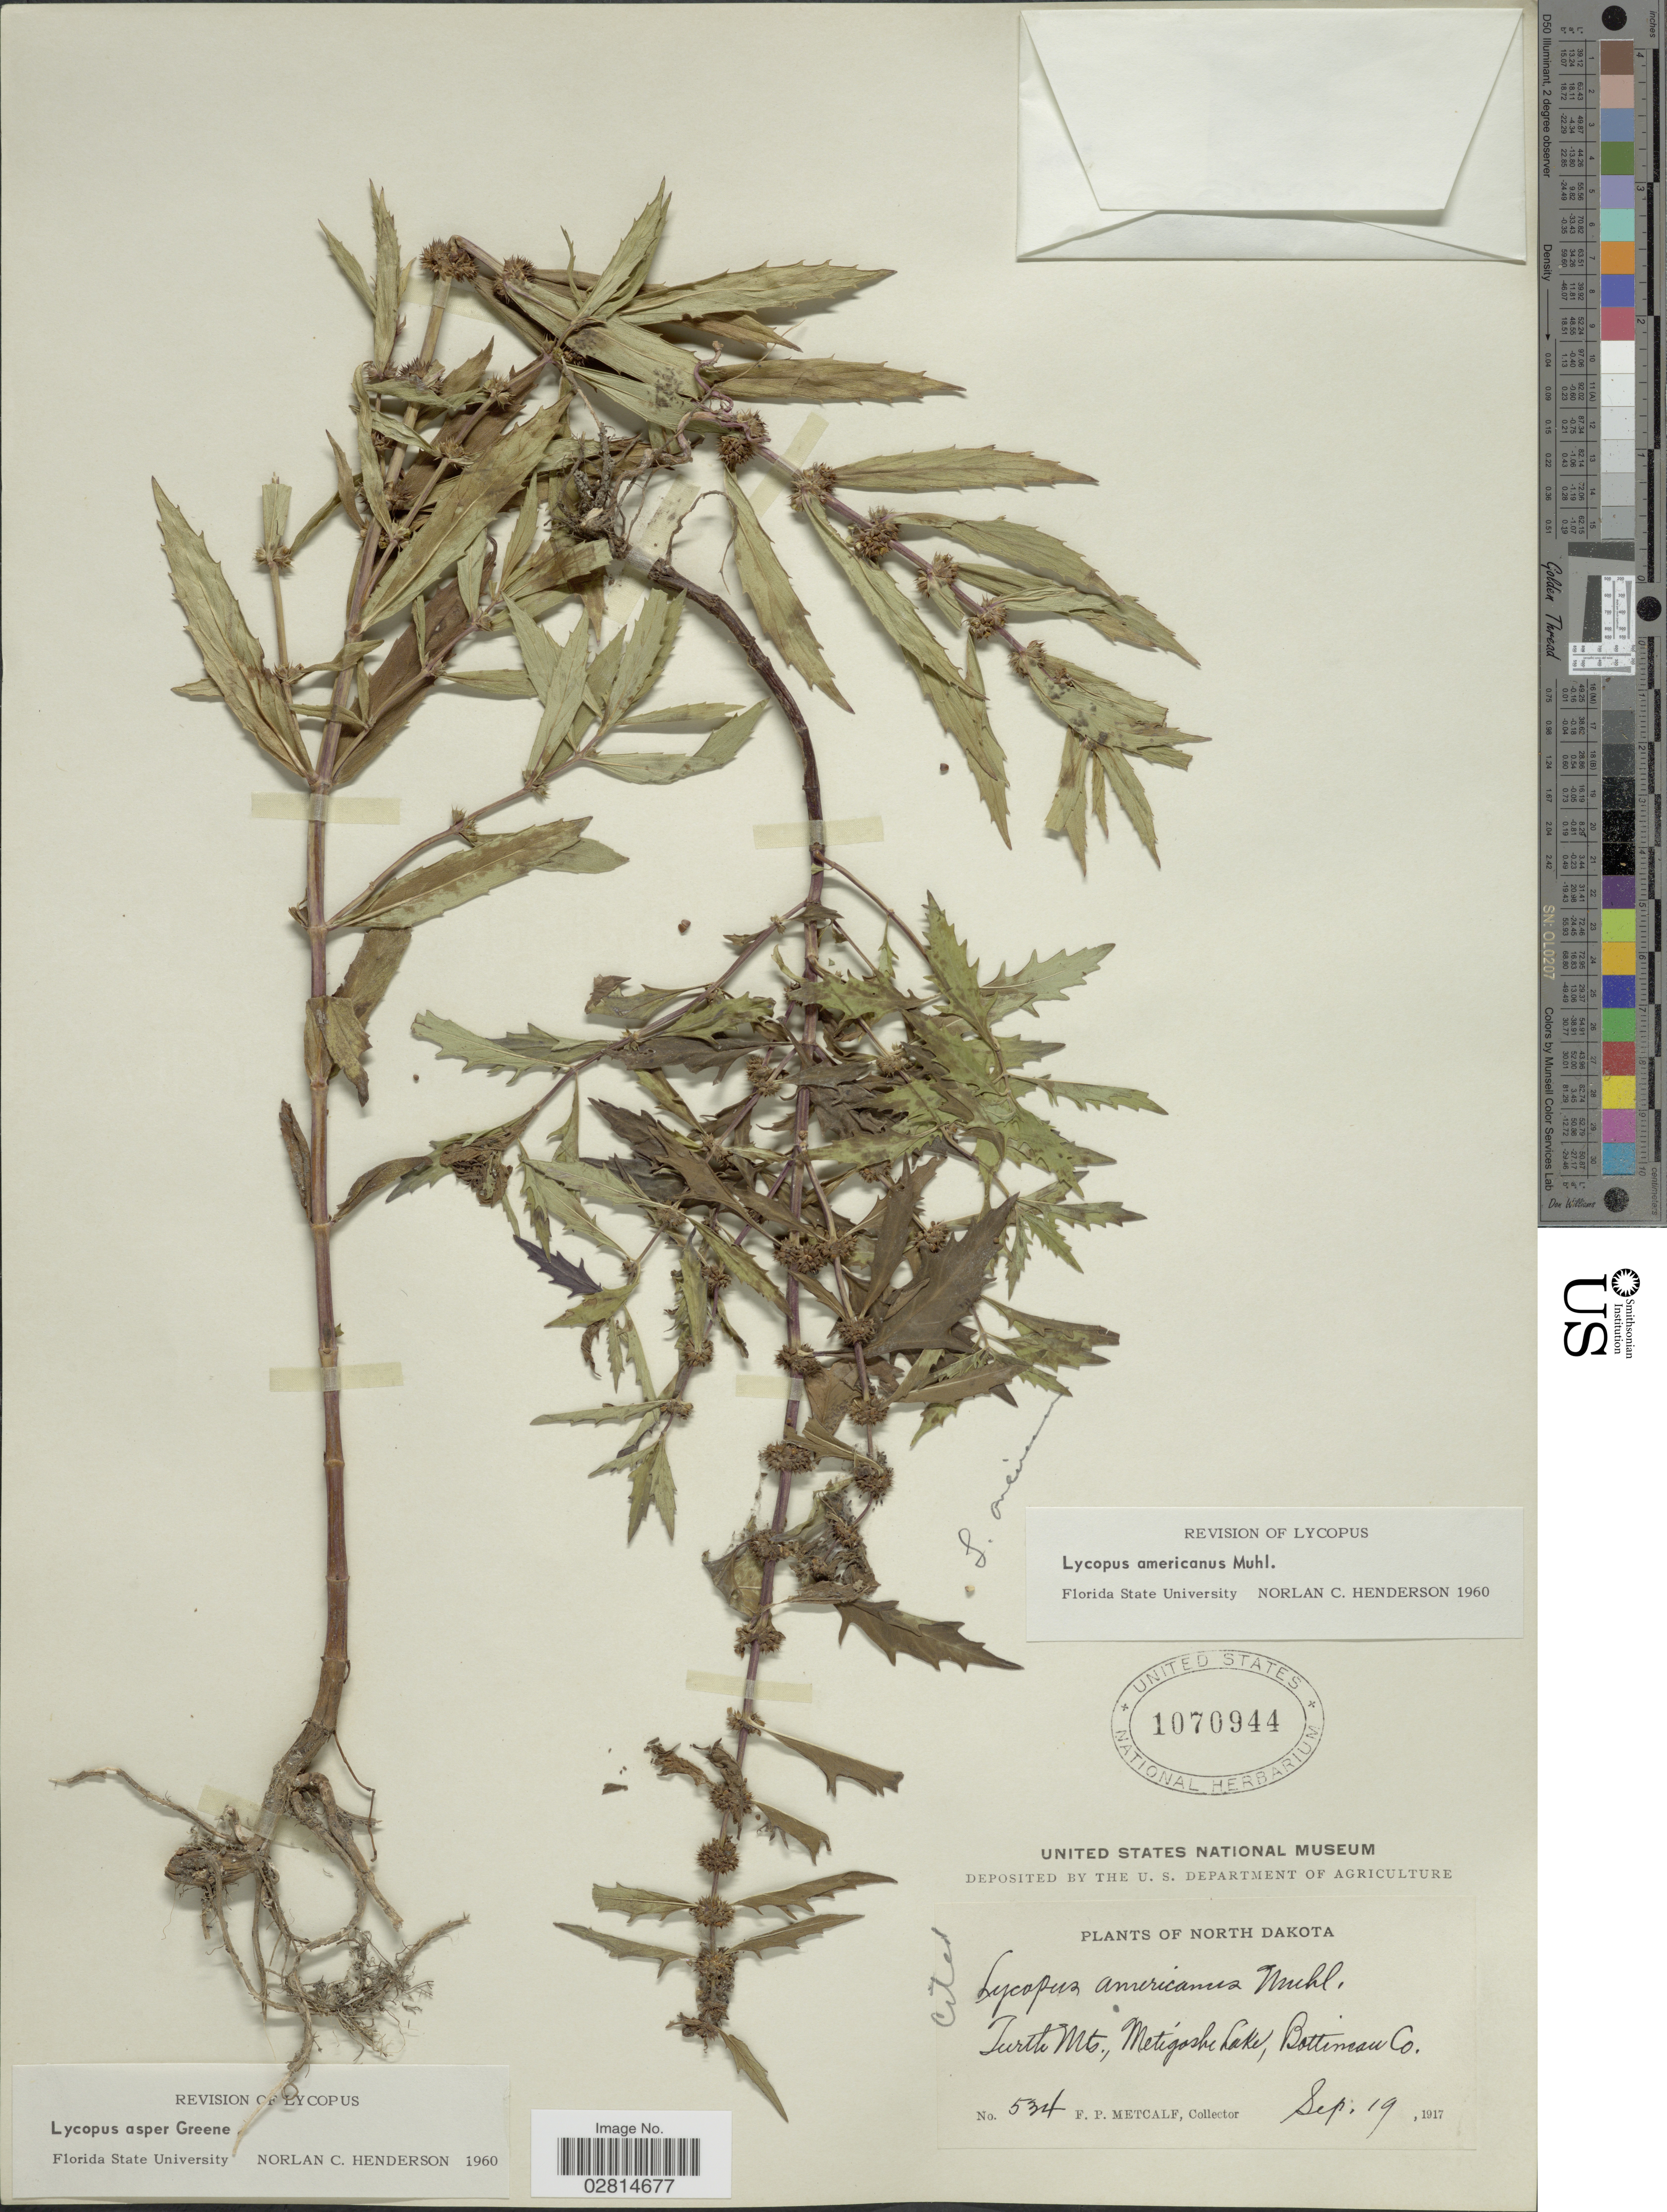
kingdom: Plantae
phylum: Tracheophyta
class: Magnoliopsida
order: Lamiales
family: Lamiaceae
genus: Lycopus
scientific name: Lycopus asper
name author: Greene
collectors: F. Metcalf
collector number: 534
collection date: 1917-09-19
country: United States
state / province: North Dakota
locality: Turtle Mts., Metégoshi Lake, Bottineau Co.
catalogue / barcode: US 1070944